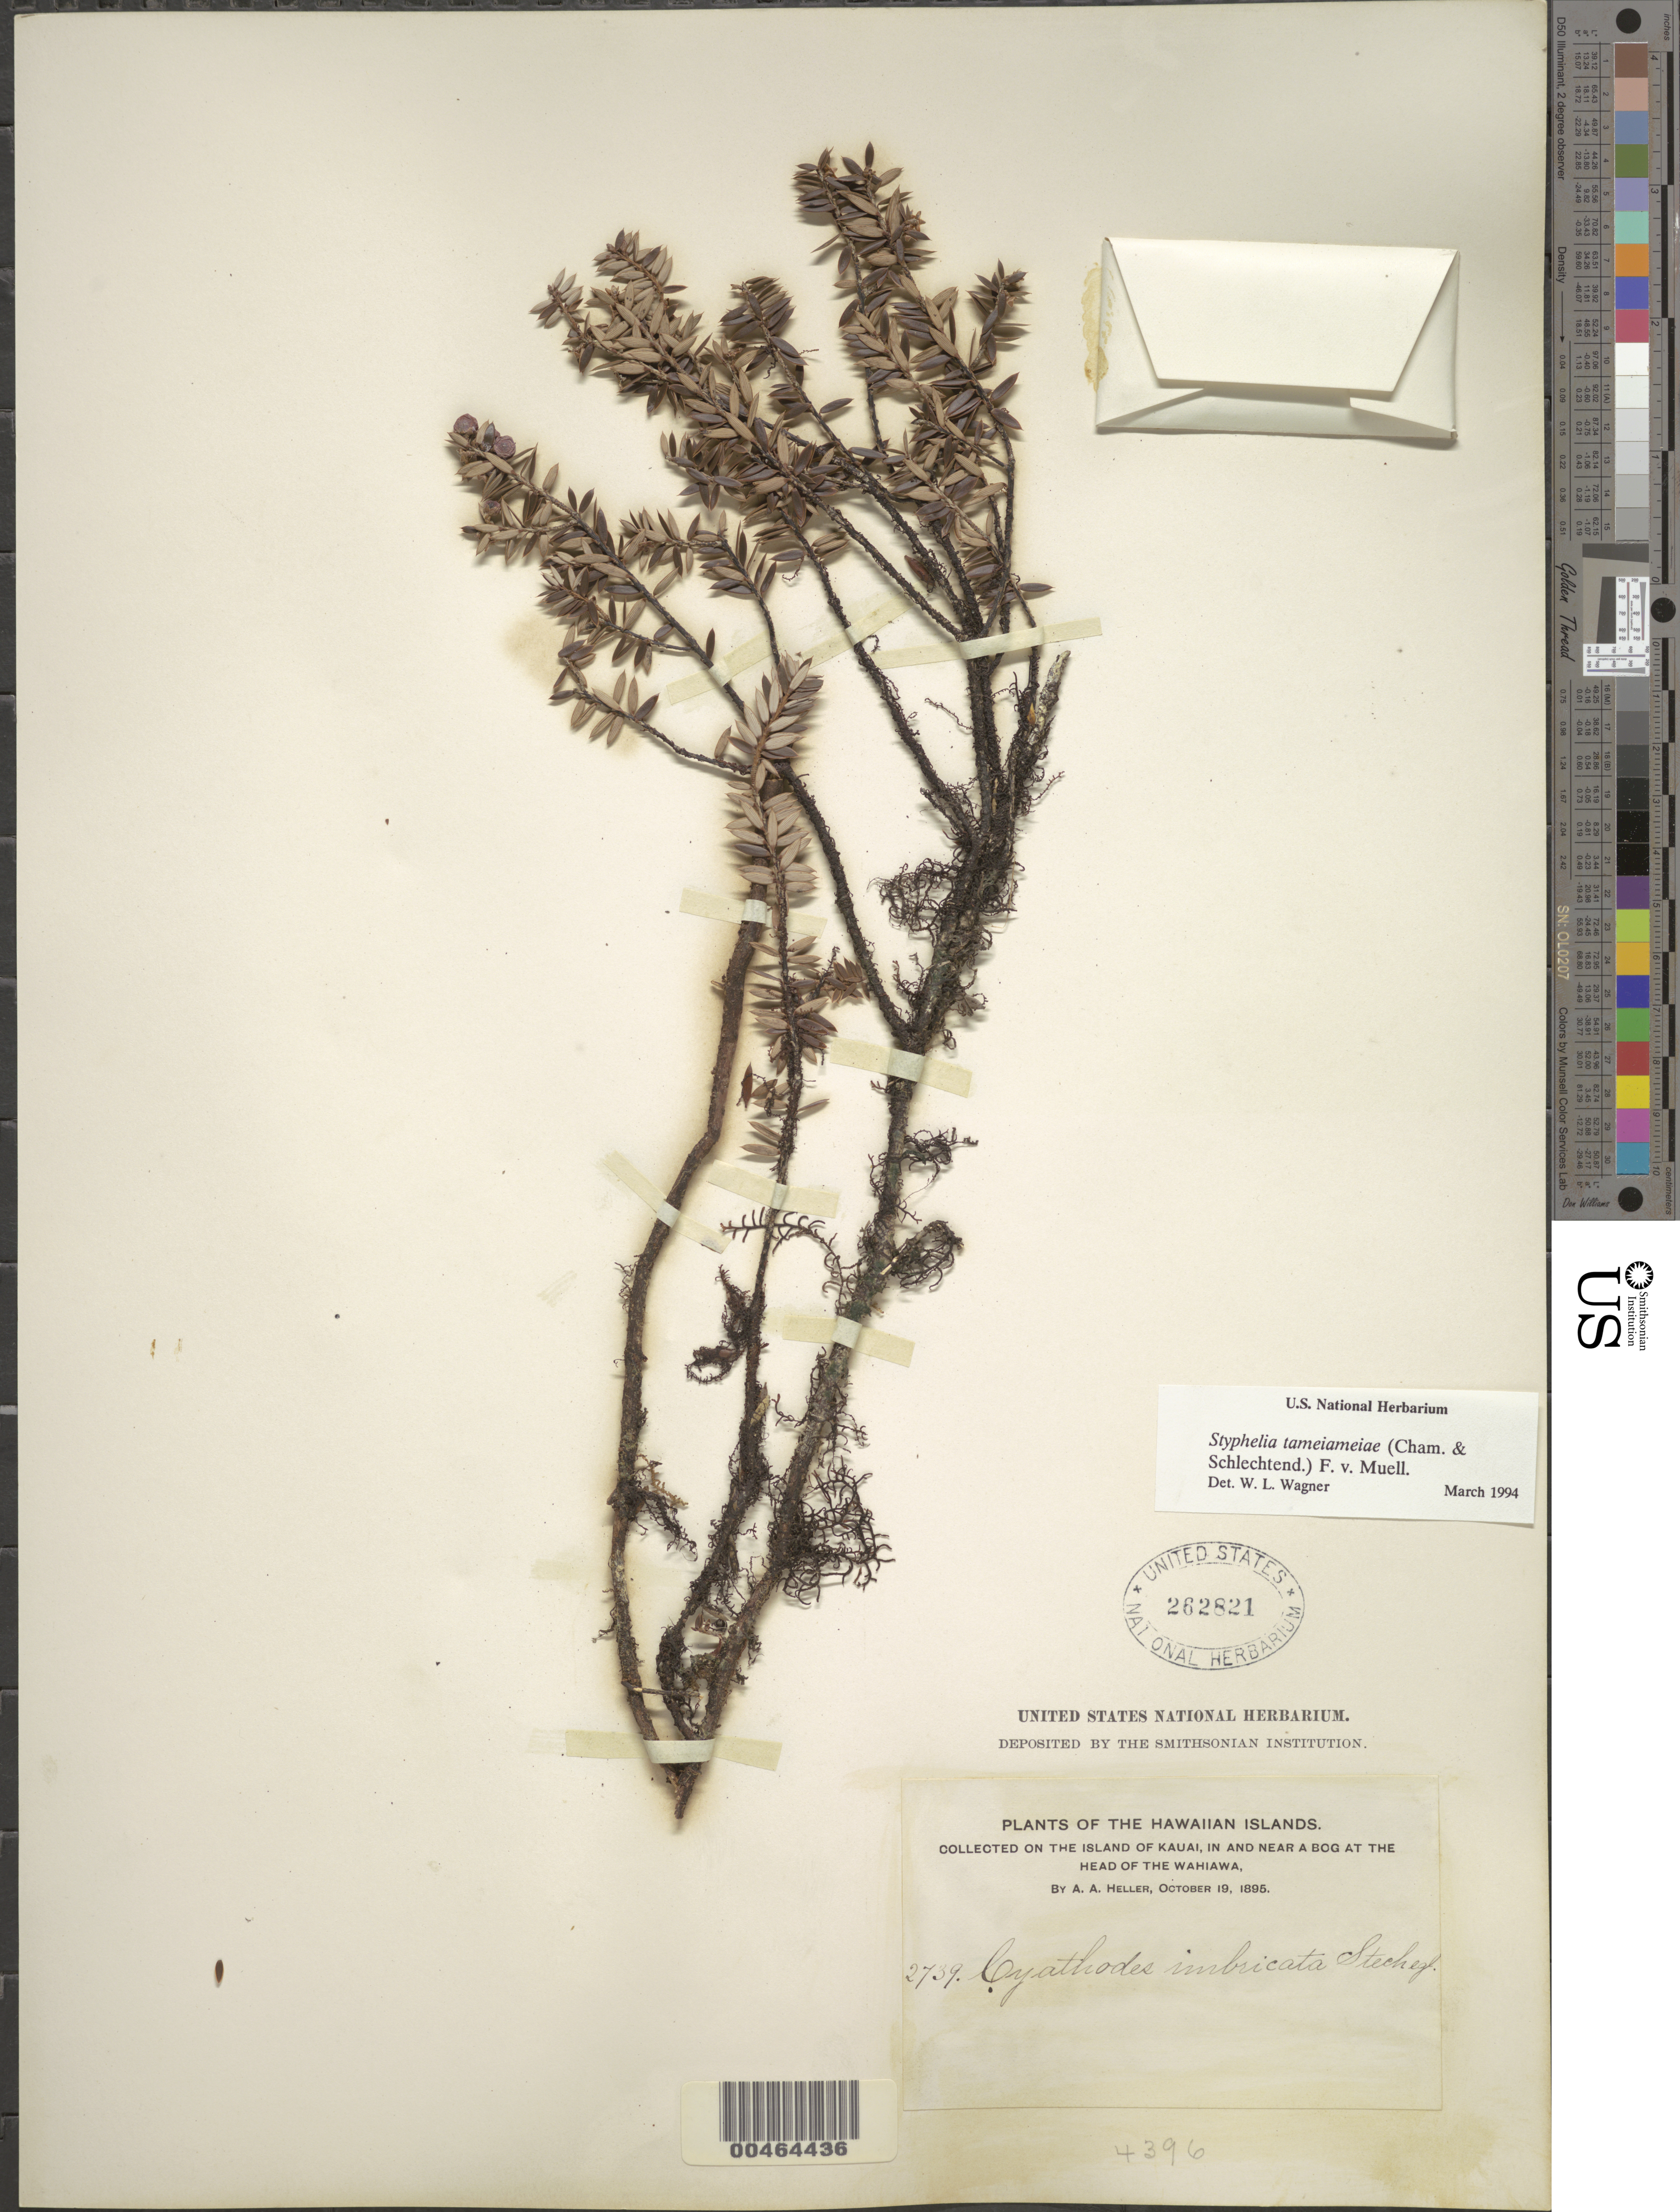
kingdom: Plantae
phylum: Tracheophyta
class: Magnoliopsida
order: Ericales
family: Ericaceae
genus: Leptecophylla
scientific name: Leptecophylla tameiameiae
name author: (Cham. & Schltdl.) C.M. Weiller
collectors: A. A. Heller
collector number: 2739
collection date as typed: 19 Oct 1895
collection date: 1895-10-19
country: United States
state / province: Hawaii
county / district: Kauai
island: Kaua'i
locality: In and near a bog at the head of the Wahiawa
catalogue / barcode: US 262821